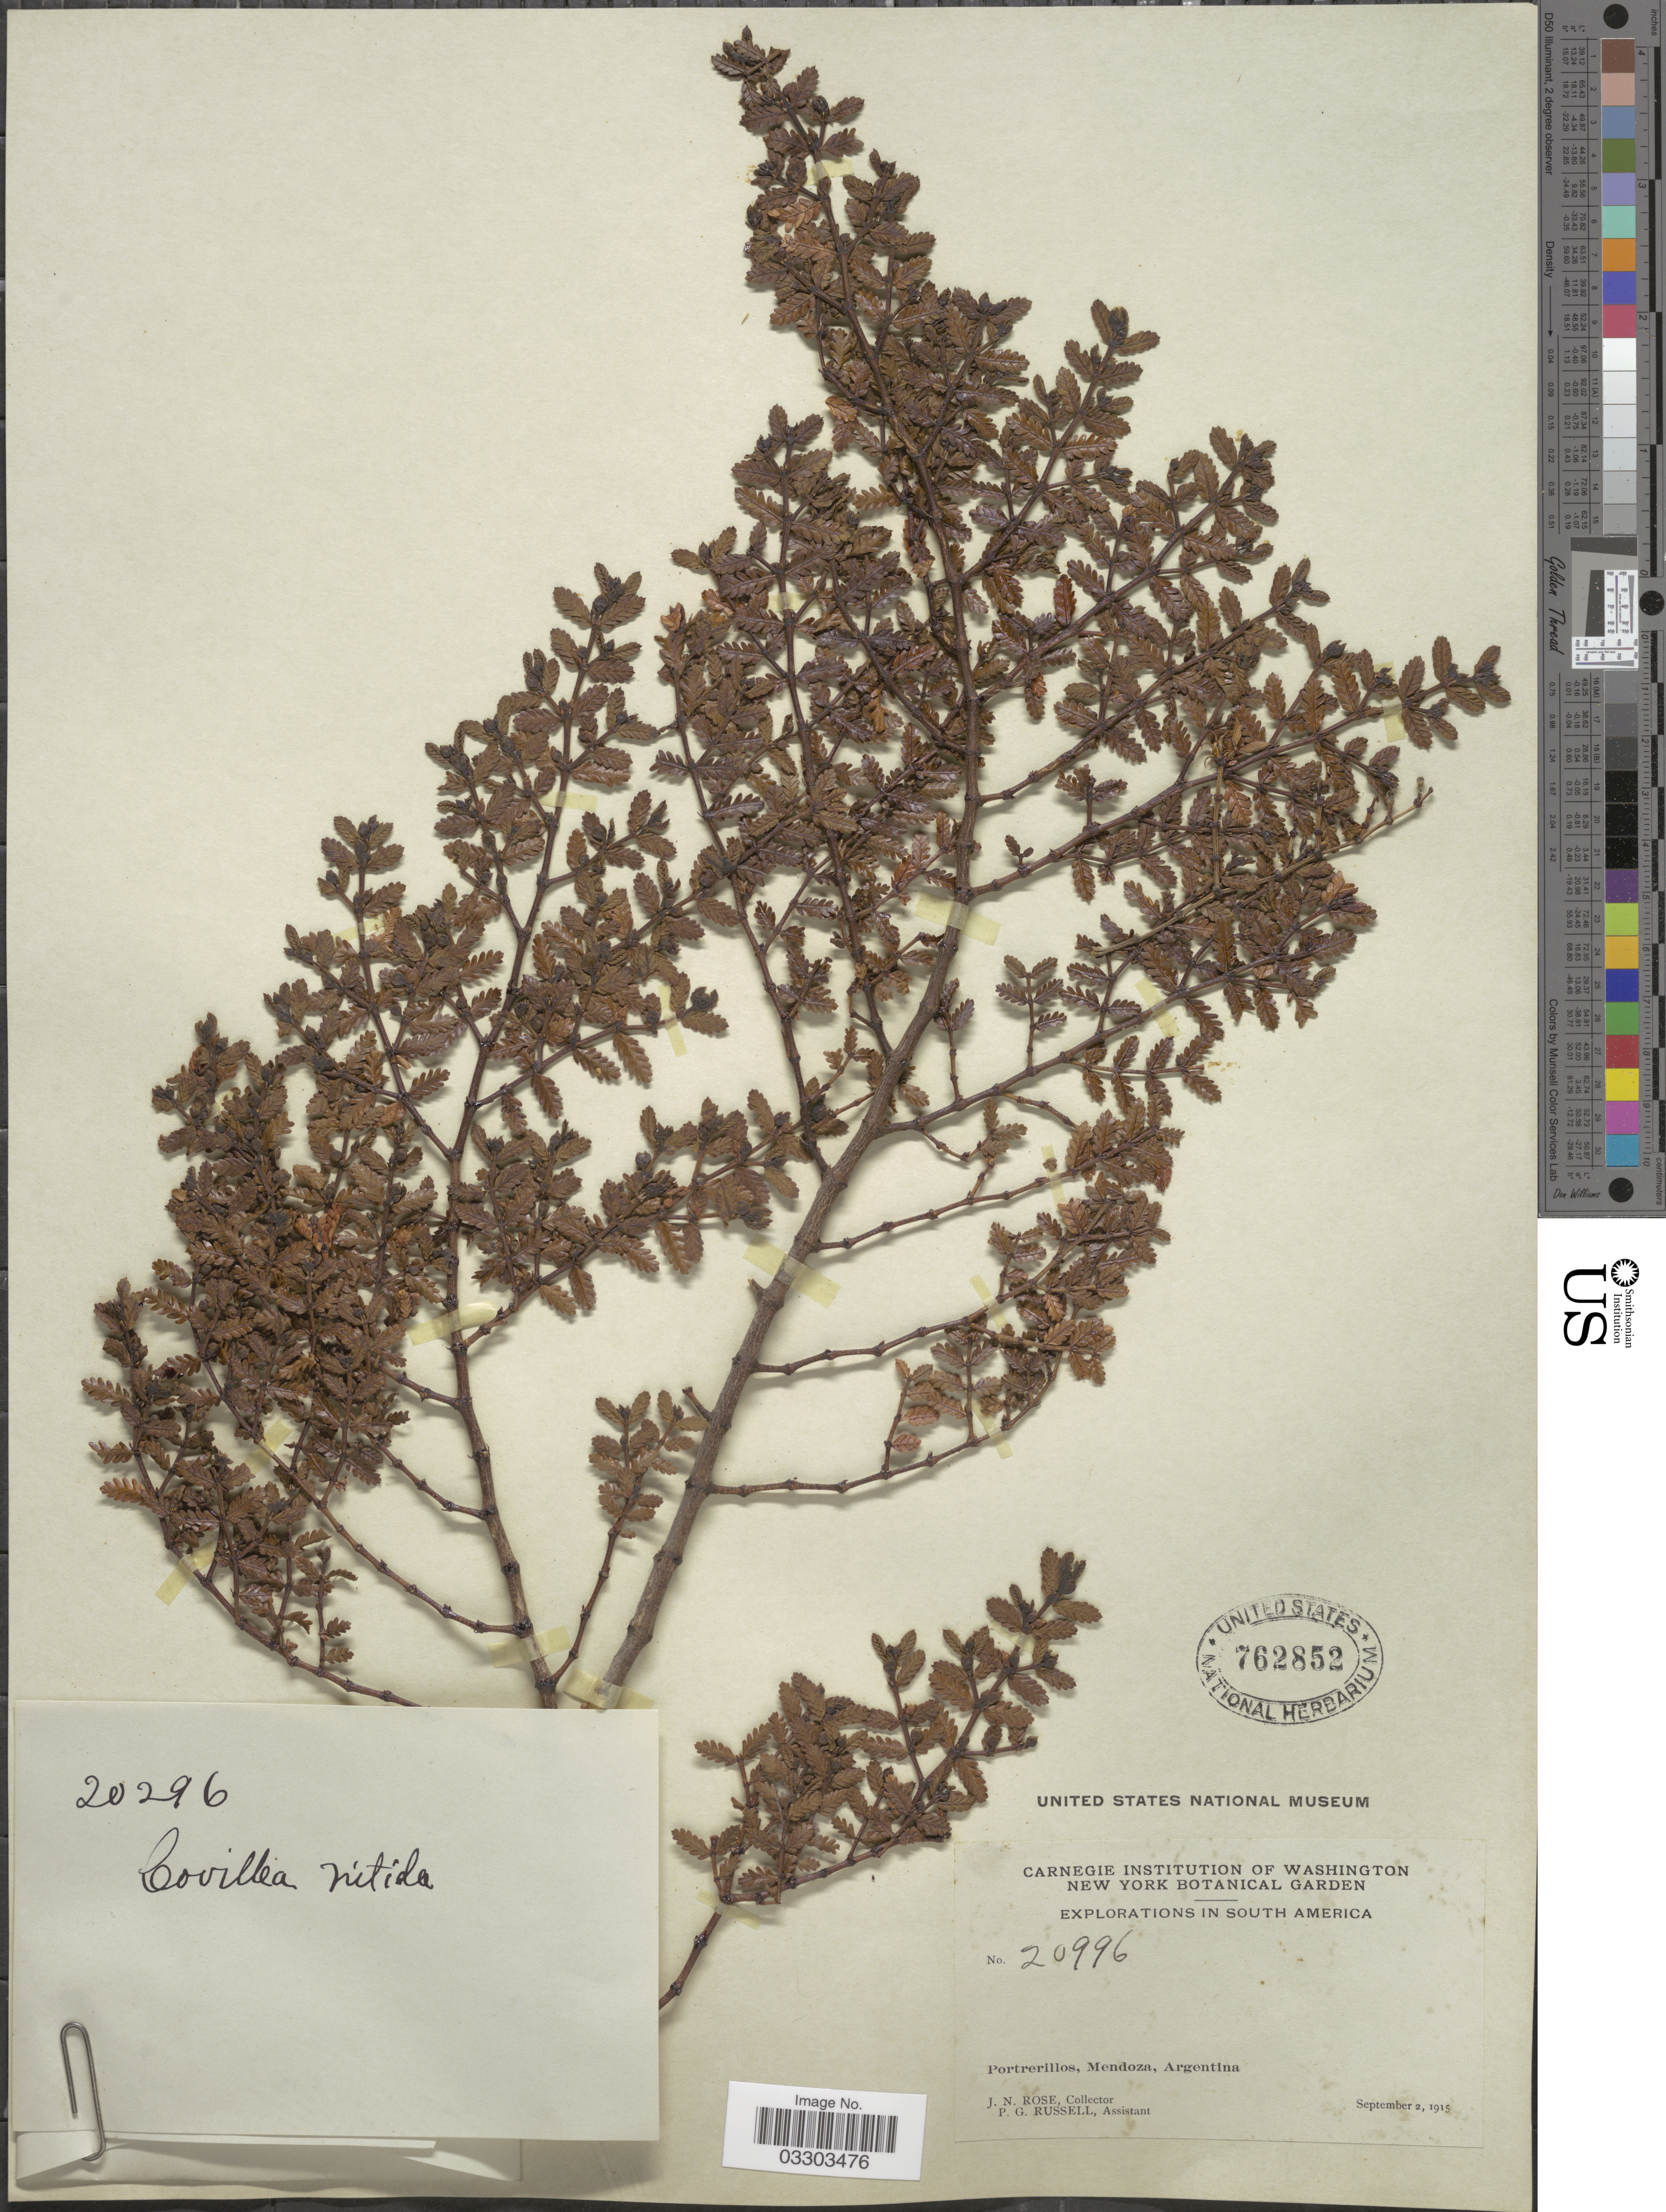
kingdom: Plantae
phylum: Tracheophyta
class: Magnoliopsida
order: Zygophyllales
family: Zygophyllaceae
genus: Larrea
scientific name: Larrea nitida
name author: Cav.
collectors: J. N. Rose & P. G. Russell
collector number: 20996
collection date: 1915-09-02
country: Argentina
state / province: Mendoza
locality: Potrerillos.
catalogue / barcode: US 762852